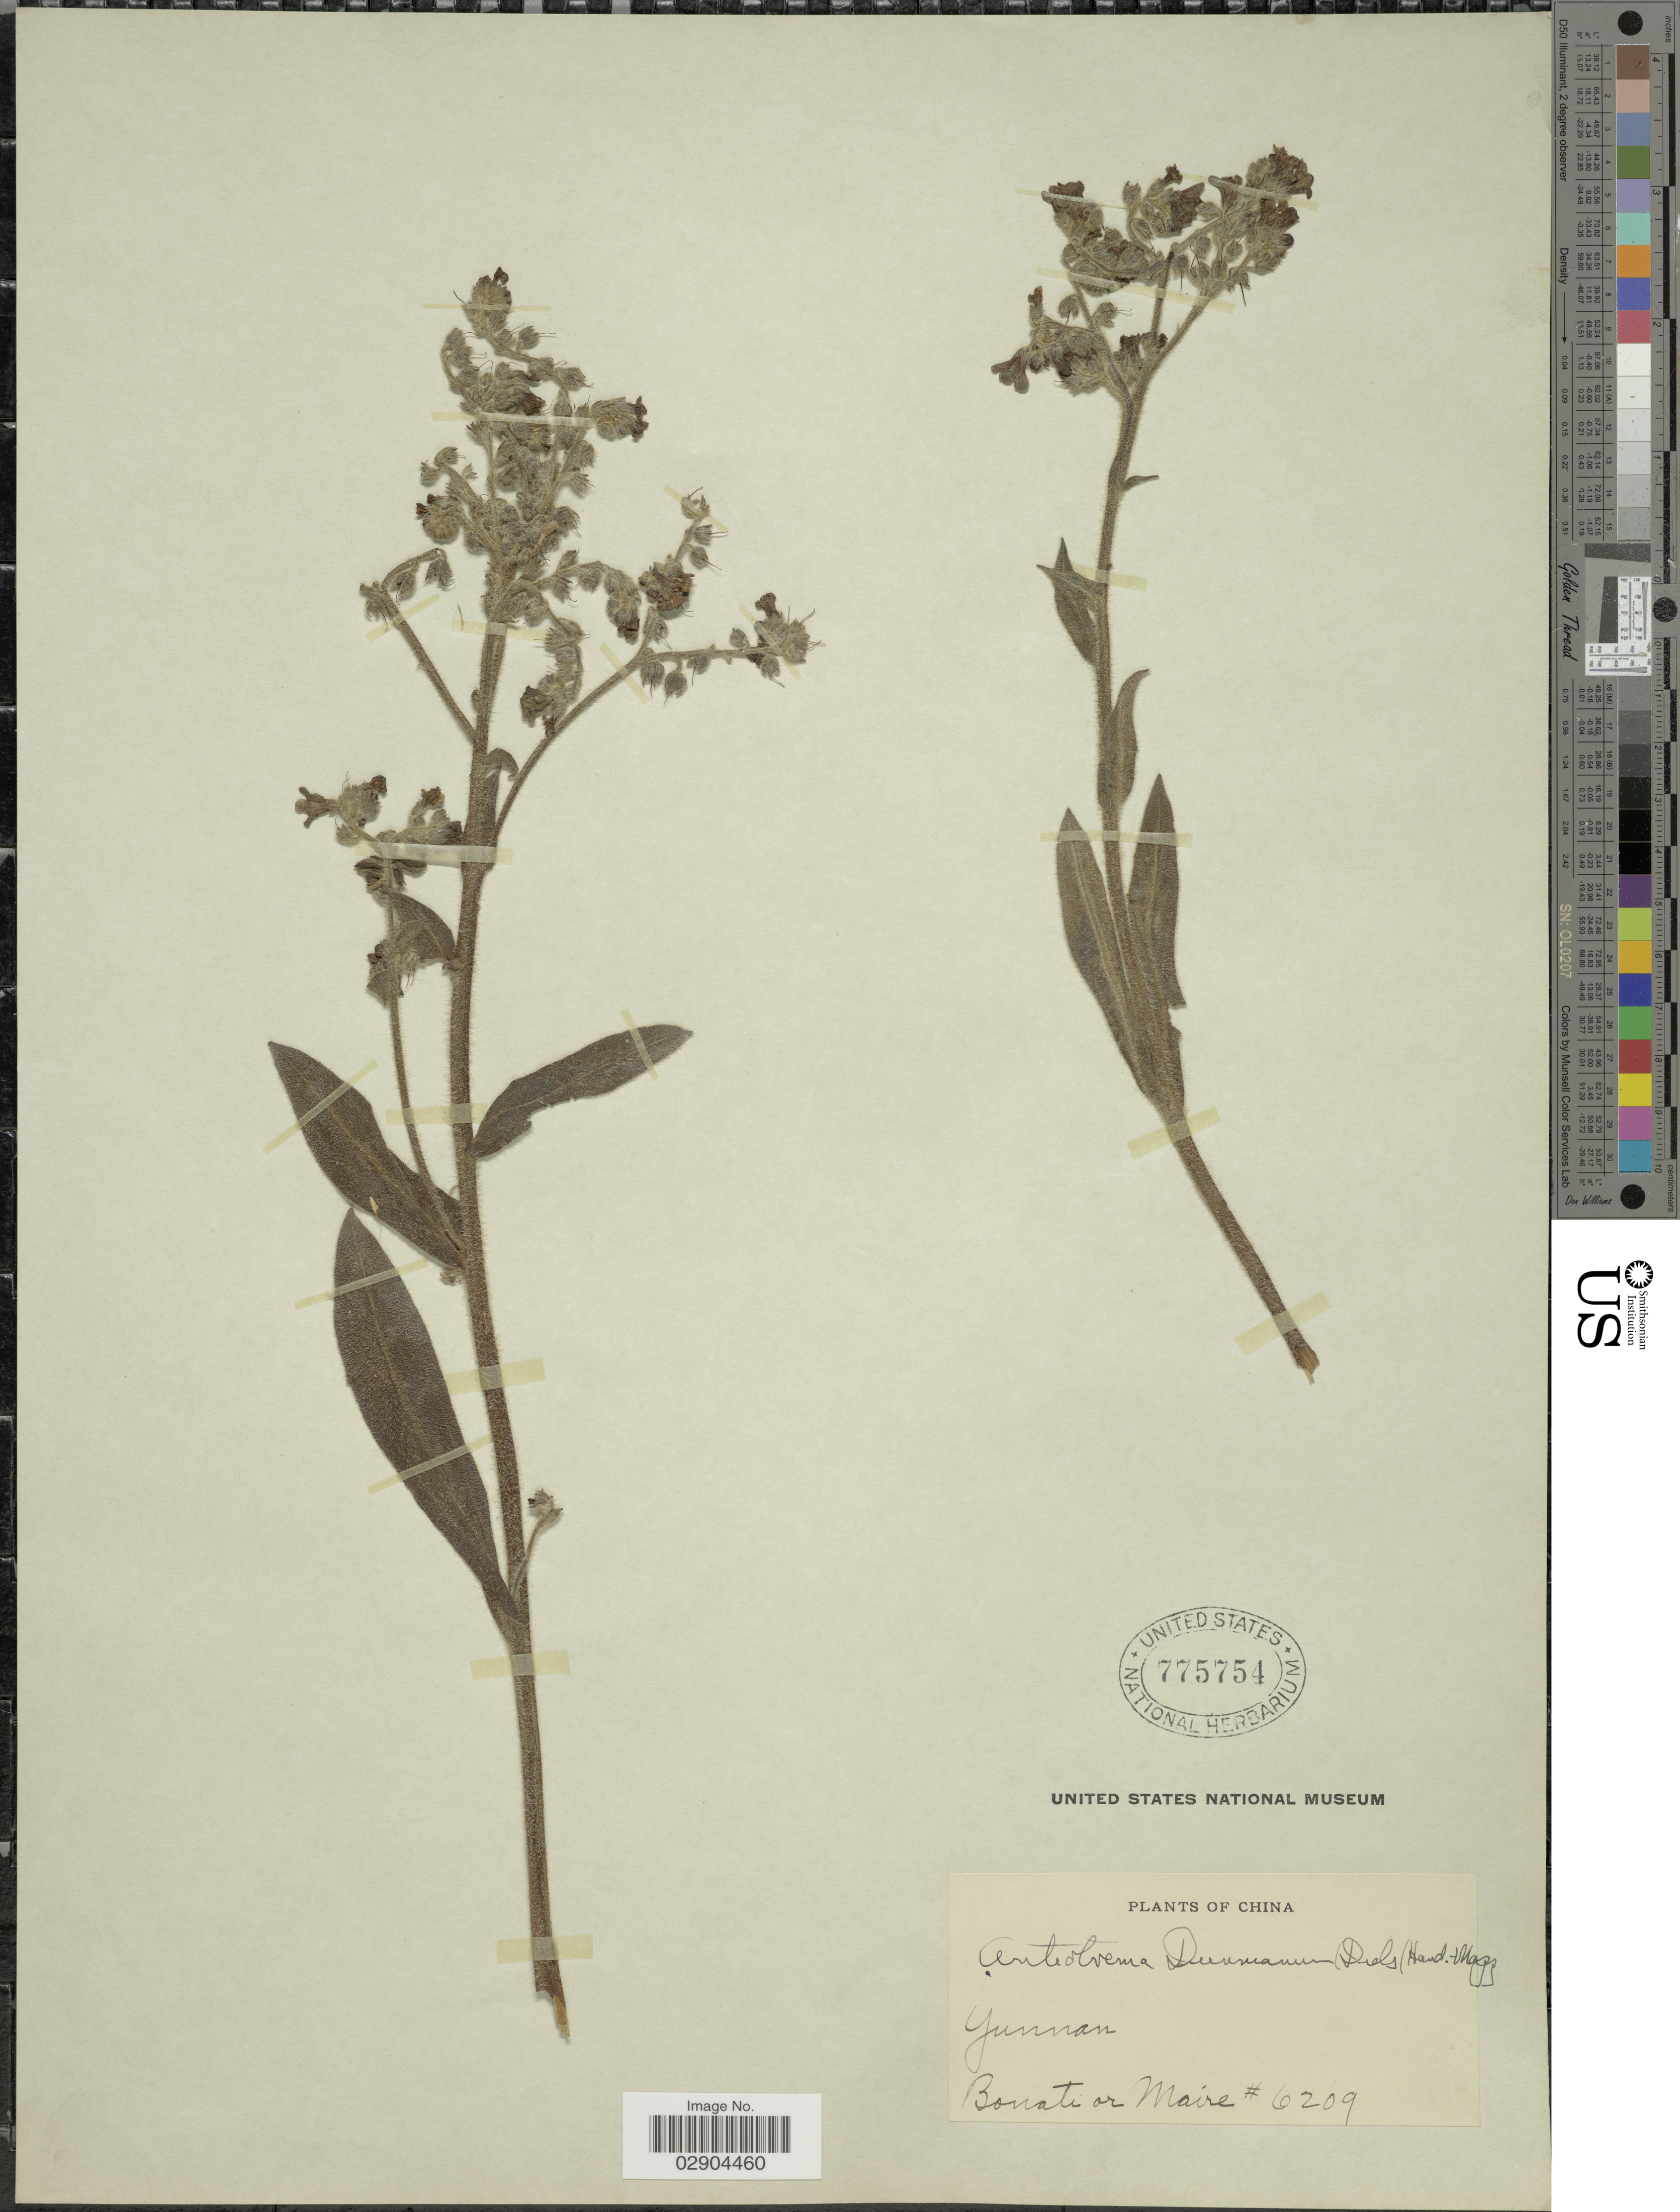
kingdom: Plantae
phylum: Tracheophyta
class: Magnoliopsida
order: Boraginales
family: Boraginaceae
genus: Antiotrema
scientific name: Antiotrema dunnianum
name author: (Diels) Hand.-Mazz.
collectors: B. Marie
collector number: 6209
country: China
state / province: Yunnan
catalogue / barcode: US 775754